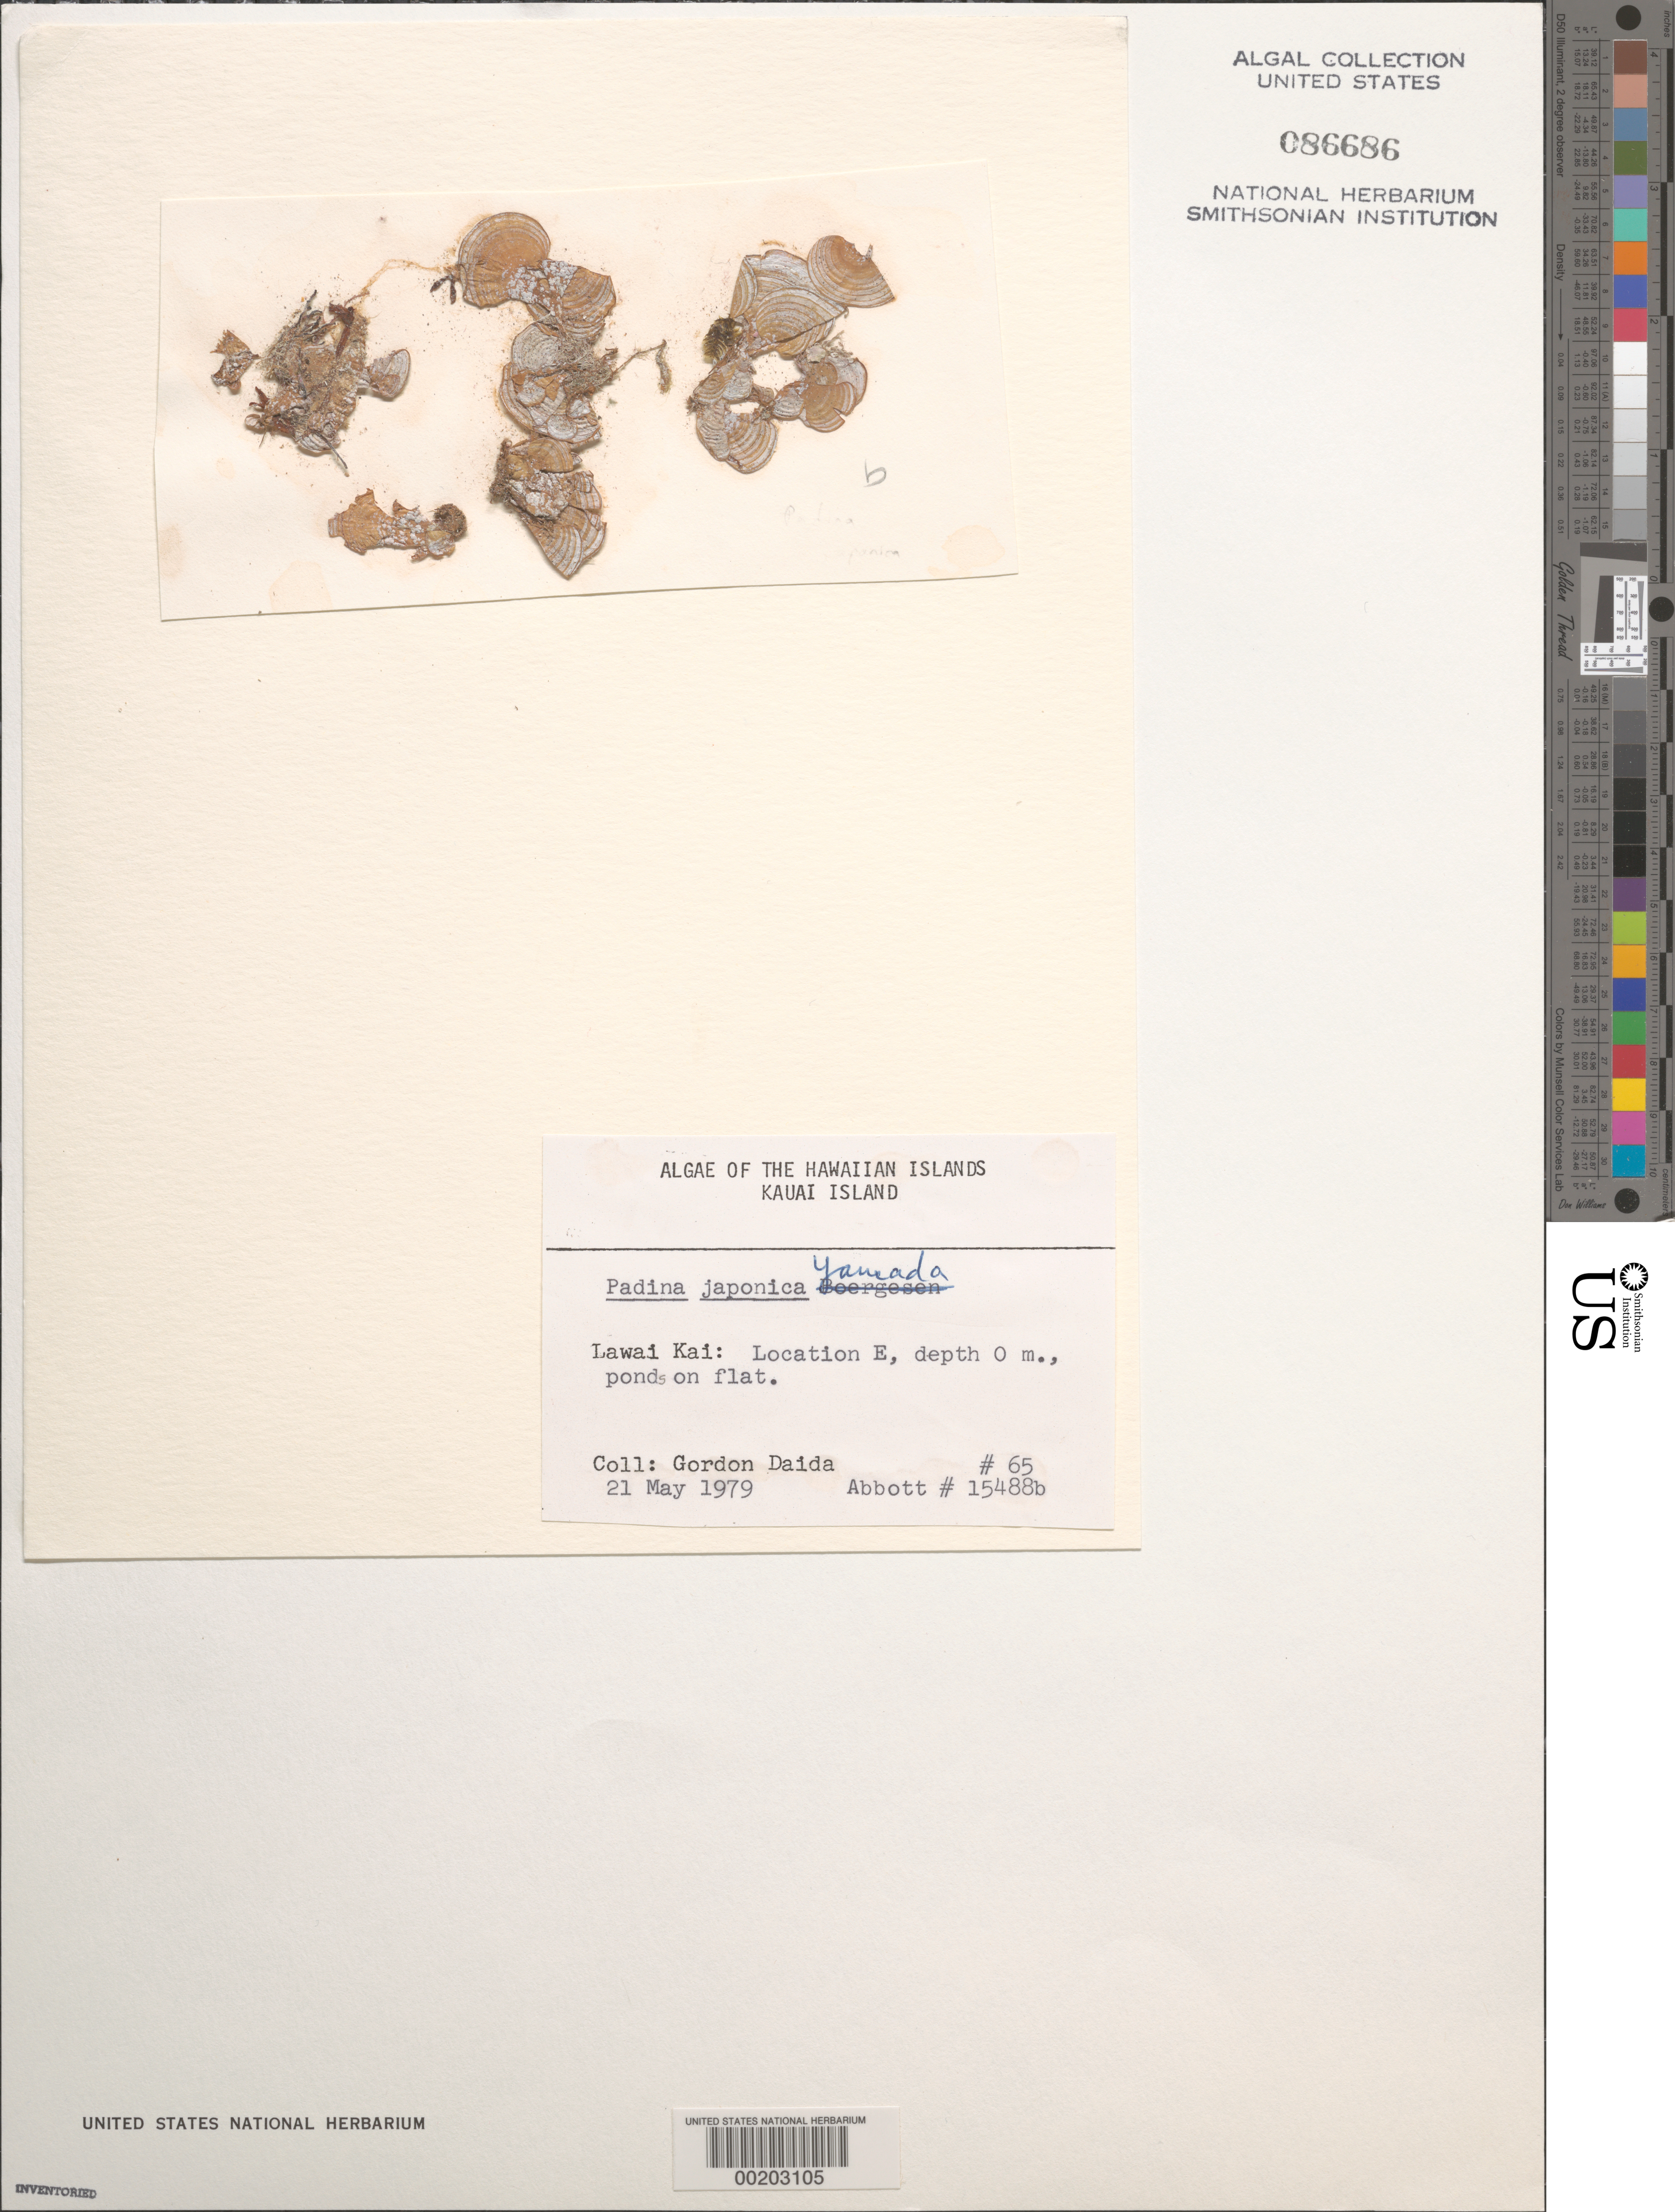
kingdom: Chromista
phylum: Ochrophyta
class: Phaeophyceae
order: Dictyotales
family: Dictyotaceae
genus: Padina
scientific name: Padina japonica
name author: Yamada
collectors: G. Daida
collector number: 65 & IAA 15488B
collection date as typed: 21 May 1979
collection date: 1979-05-21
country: United States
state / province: Hawaii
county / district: Kauai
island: Kaua'i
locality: Lawai Kai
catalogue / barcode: US 86686